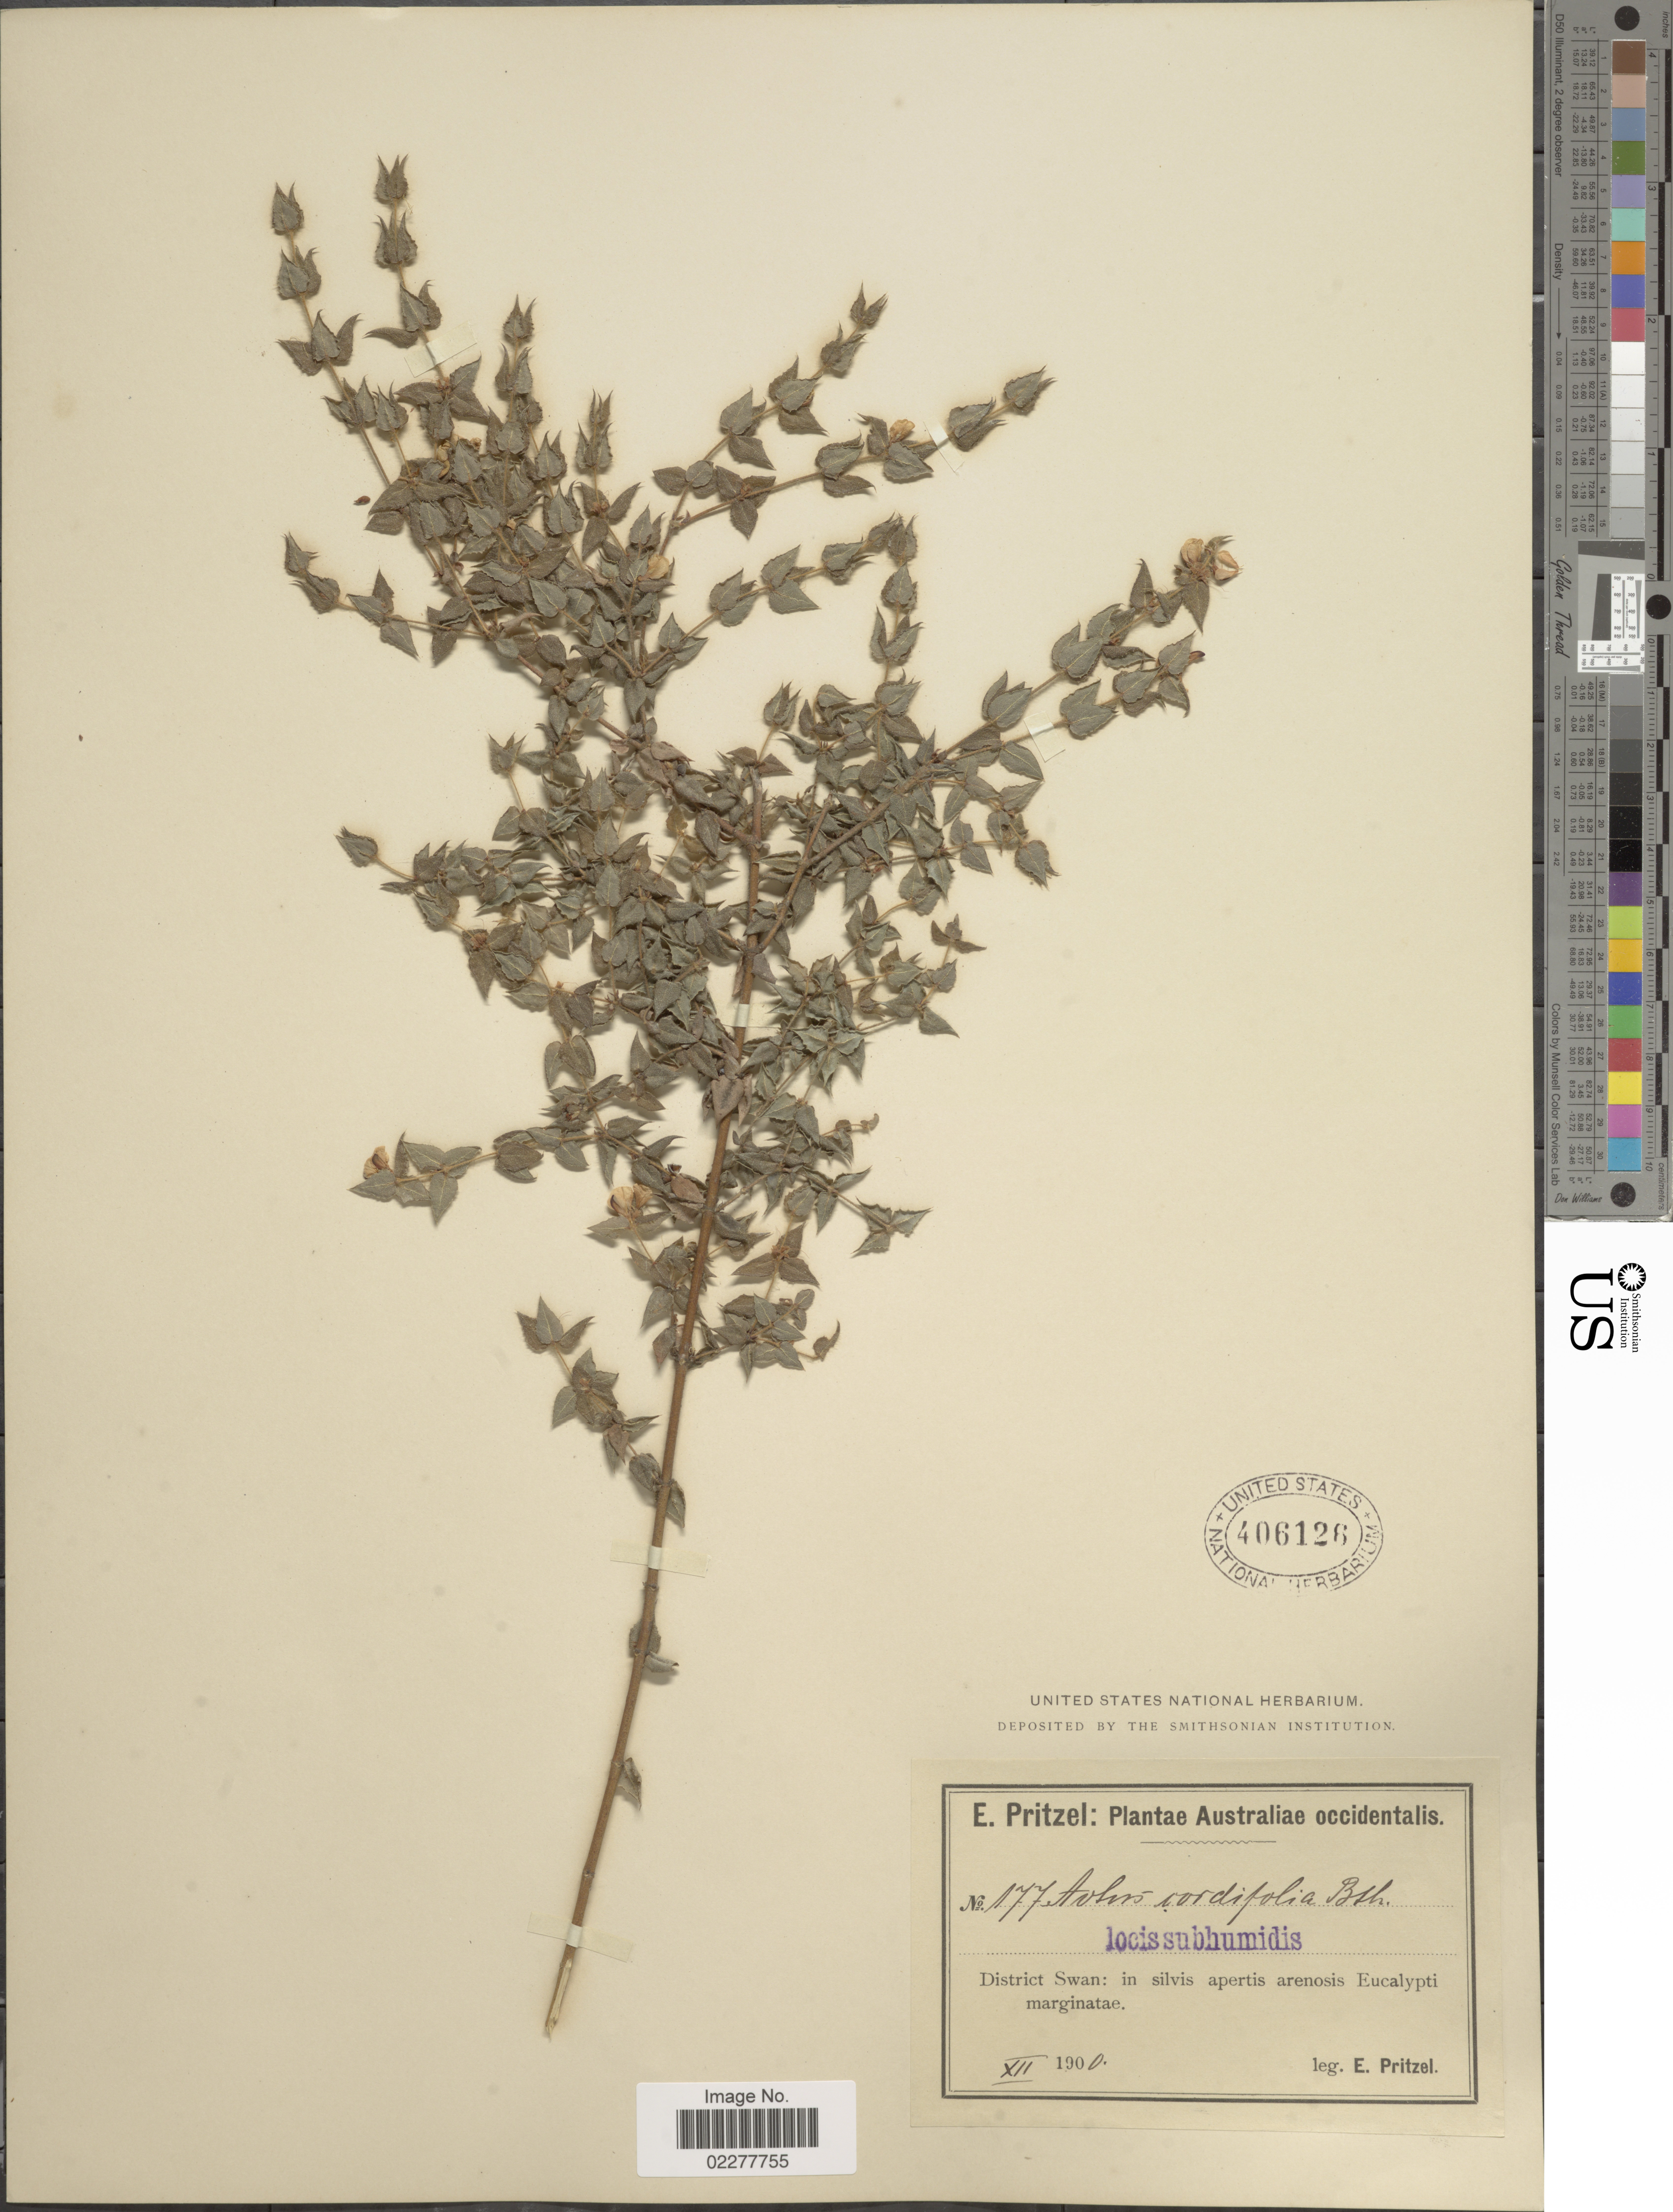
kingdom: Plantae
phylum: Tracheophyta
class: Magnoliopsida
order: Fabales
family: Fabaceae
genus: Aotus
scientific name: Aotus cordifolia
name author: Benth.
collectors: E. G. Pritzel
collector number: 177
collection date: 1900-07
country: Australia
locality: Australiae occidentalis. District Swan.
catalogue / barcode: US 406126